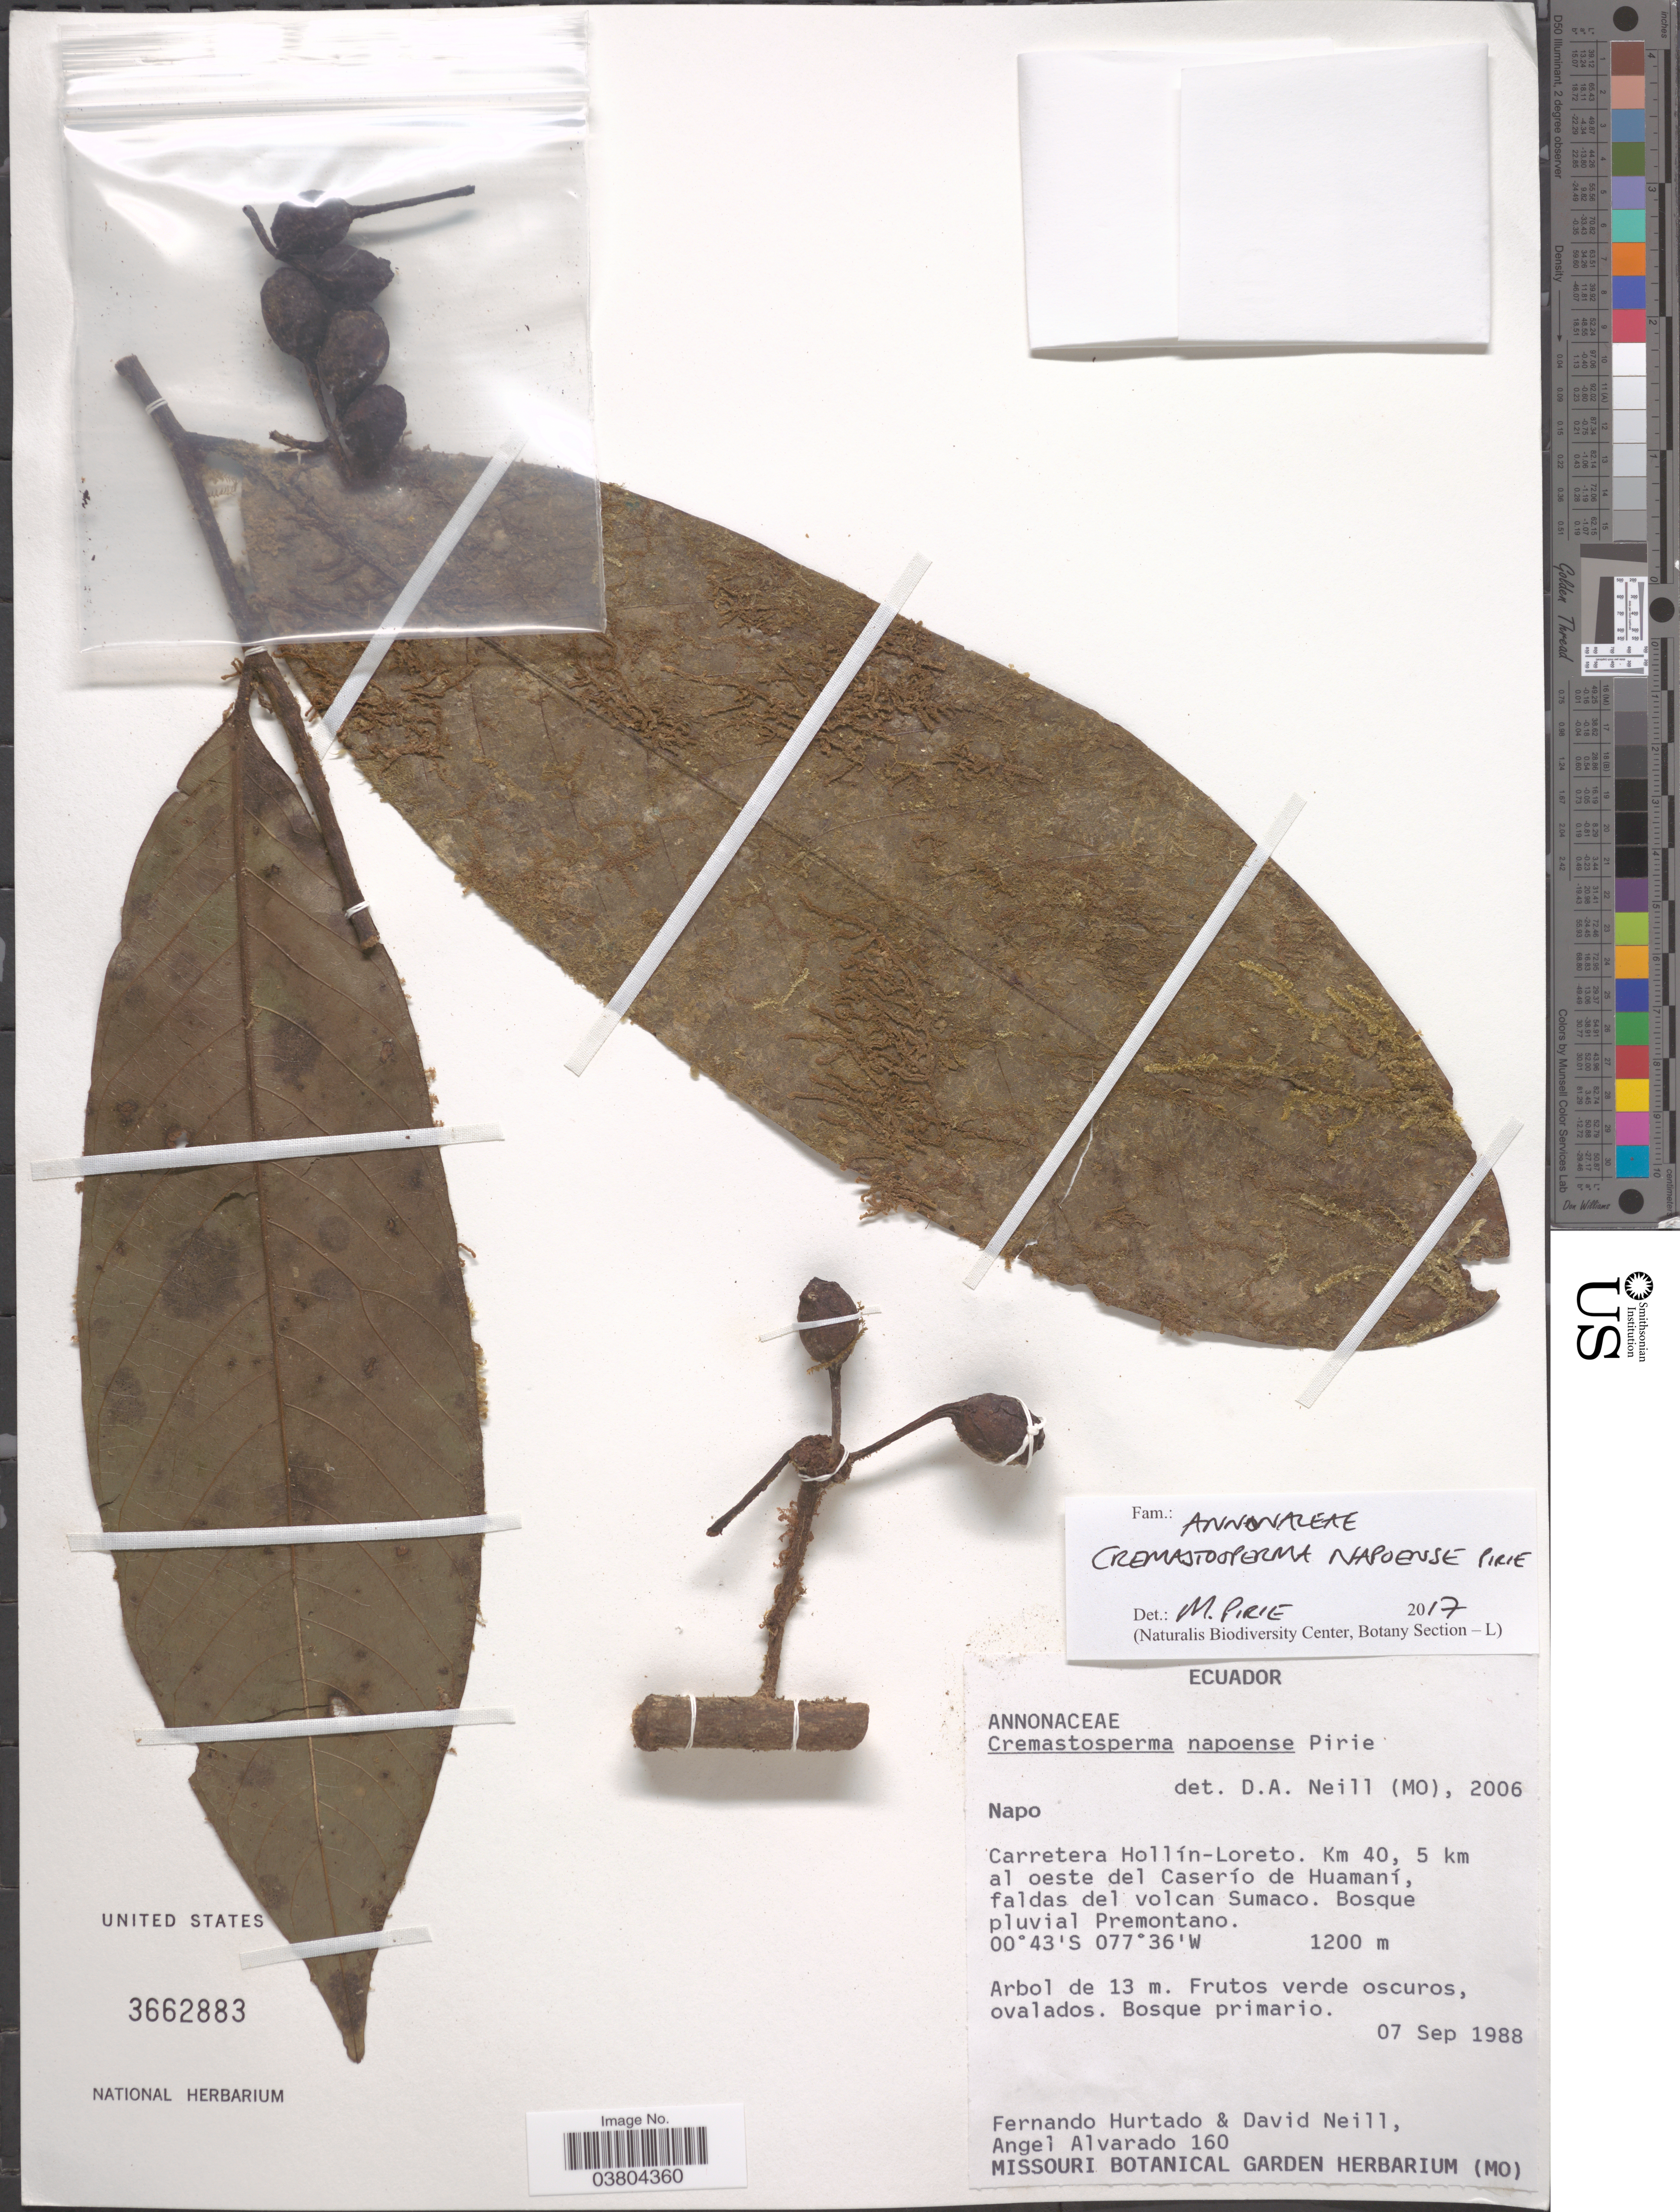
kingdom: Plantae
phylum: Tracheophyta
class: Magnoliopsida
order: Magnoliales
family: Annonaceae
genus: Cremastosperma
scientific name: Cremastosperma napoense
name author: Pirie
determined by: Pirie, M. D., (U)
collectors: F. Hurtado, D. Neill & A. Alvarado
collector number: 160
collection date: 1988-09-07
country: Ecuador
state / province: Napo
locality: Carretera Hollín-Loreto. Km 40, 5 km al oeste del Caserío de Huamaní, faldas del volcan Sumaco. Bosque pluvial Premontano.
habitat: Bosque pluvial Premontano. Bosque primario.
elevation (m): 1200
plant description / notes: Fruit temporarily removed for CT-scanning, G.W. Stull (NMNH), 7 April 2022.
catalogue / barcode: US 3662883